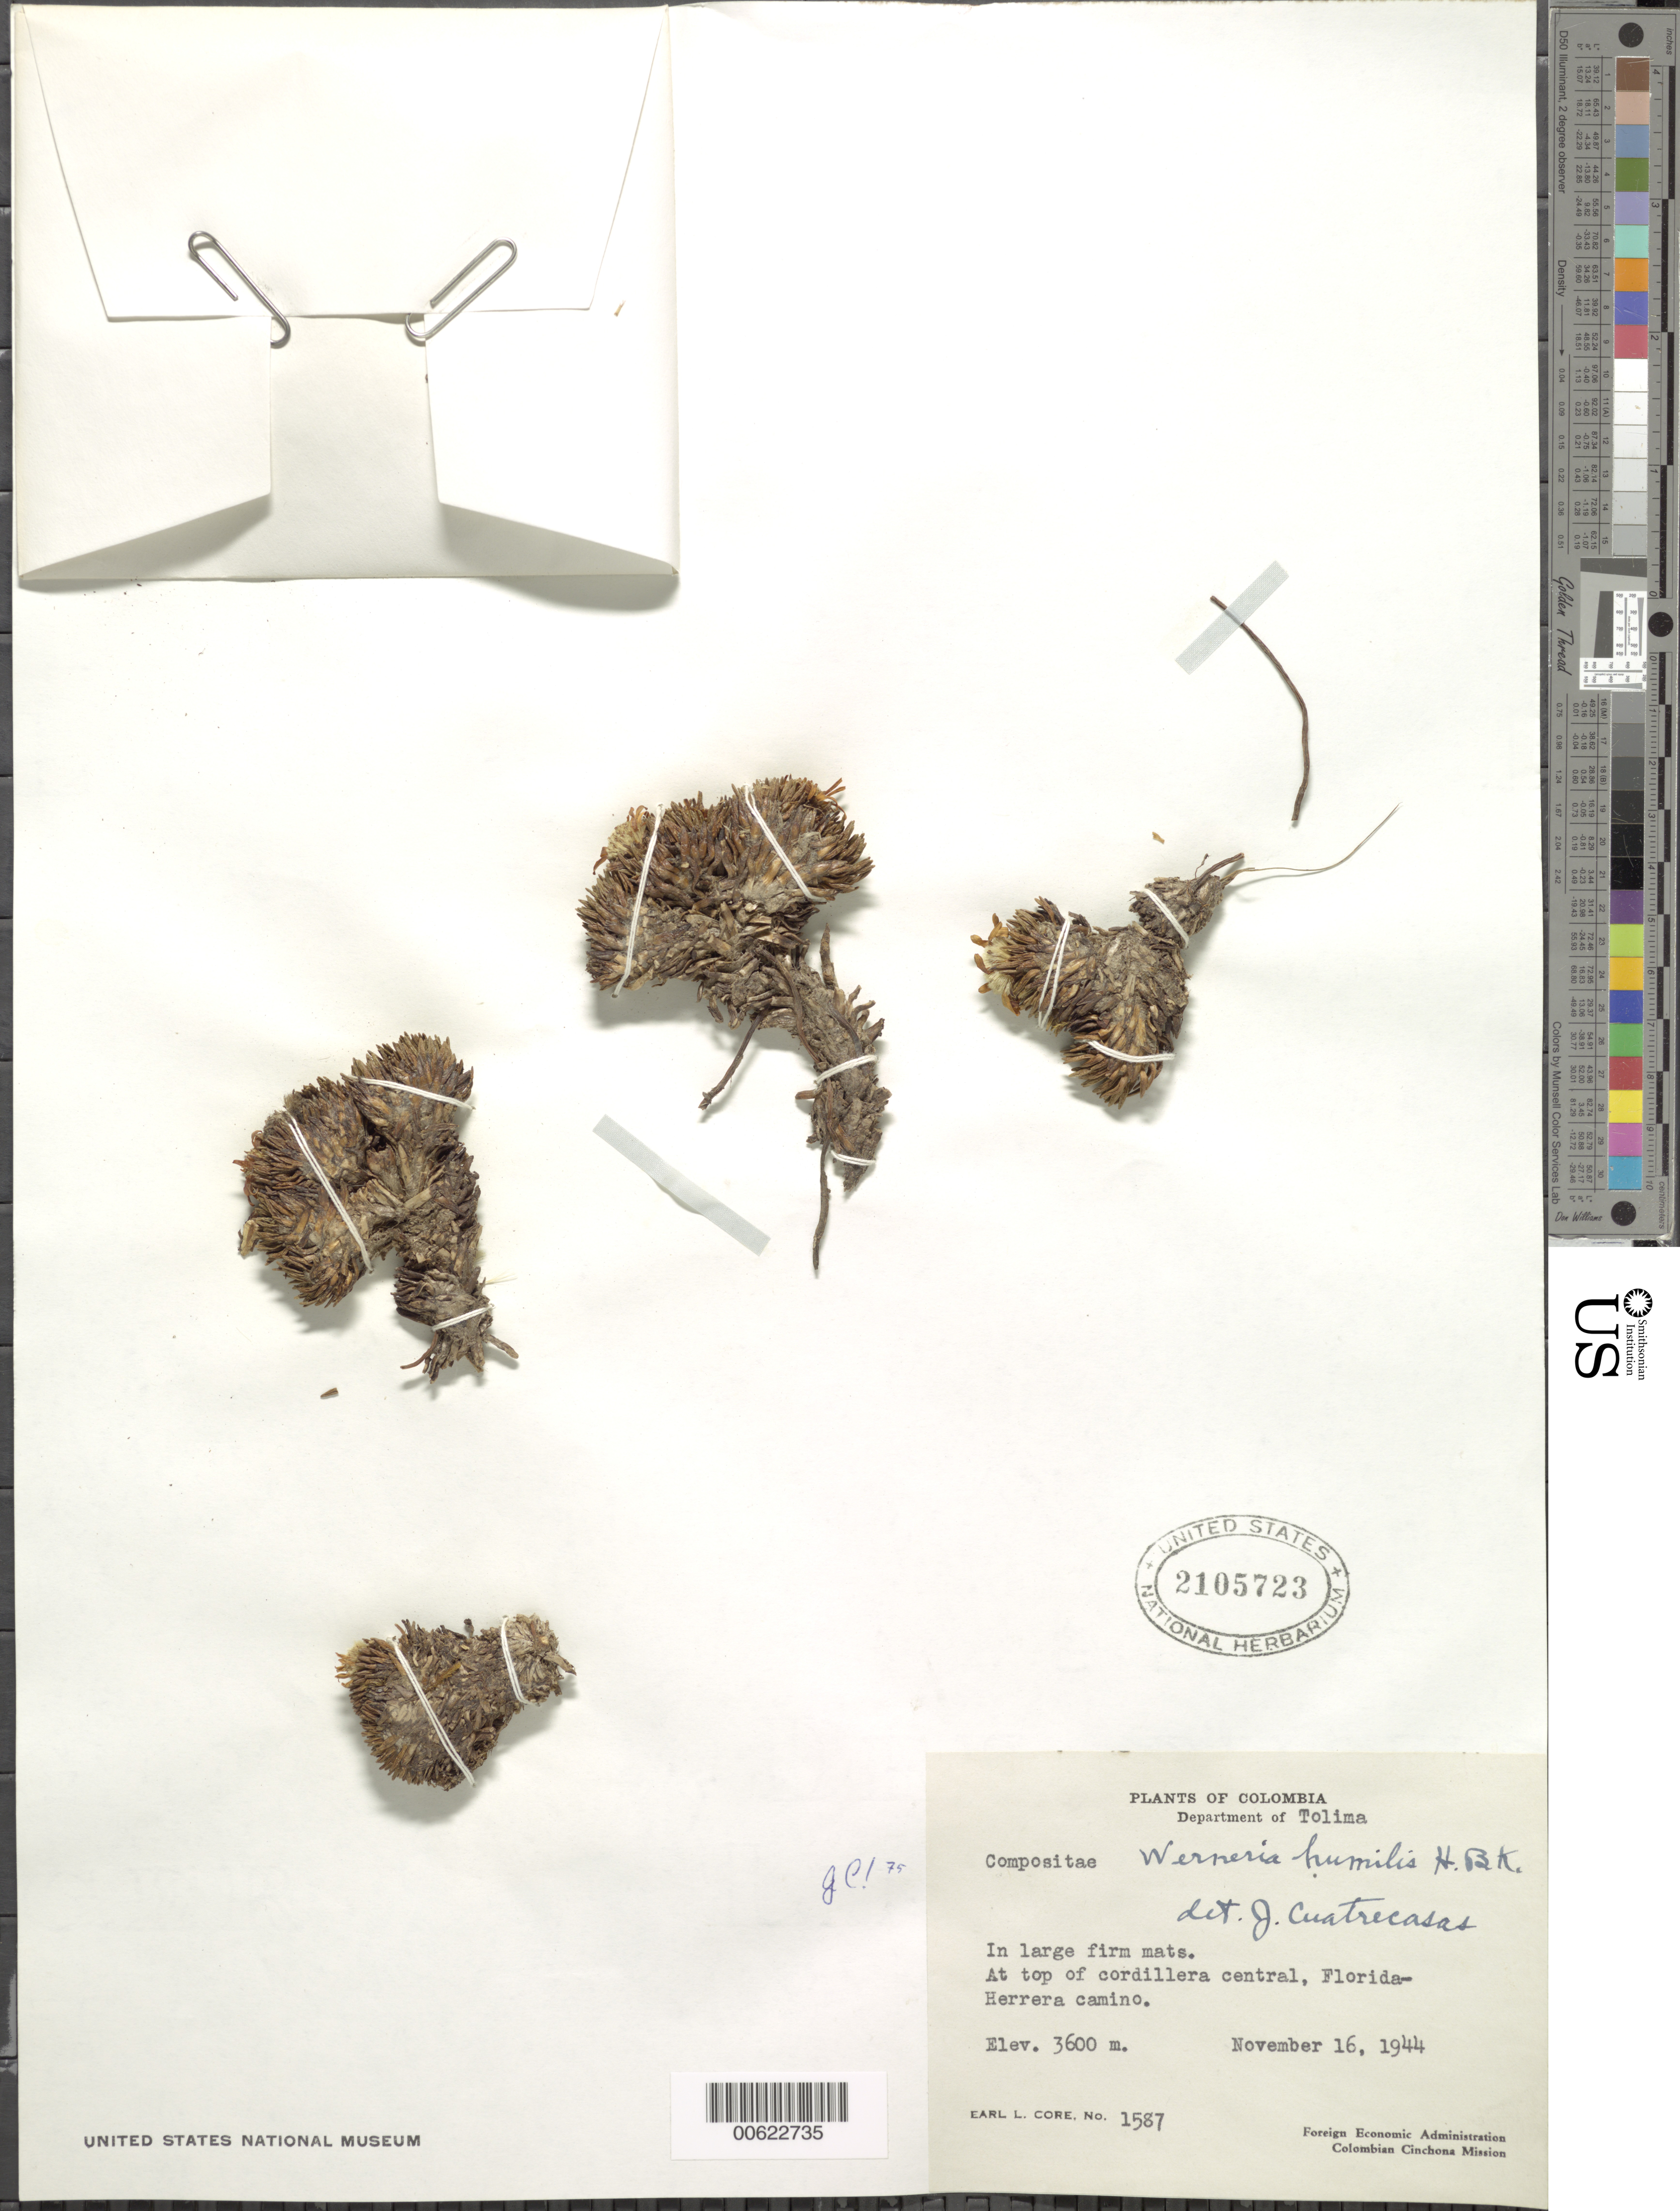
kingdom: Plantae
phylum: Tracheophyta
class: Magnoliopsida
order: Asterales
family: Asteraceae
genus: Xenophyllum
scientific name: Xenophyllum humile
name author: (Kunth) V.A. Funk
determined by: Funk, Vicki A., (BOT), Smithsonian Institution - National Museum of Natural History (UNITED STATES)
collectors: E. L. Core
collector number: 1587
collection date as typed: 16-Nov-44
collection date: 1944-11-16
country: Colombia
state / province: Tolima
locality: Florida-Herrera camino, at top of Cordillera Central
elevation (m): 3600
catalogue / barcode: US 2105723